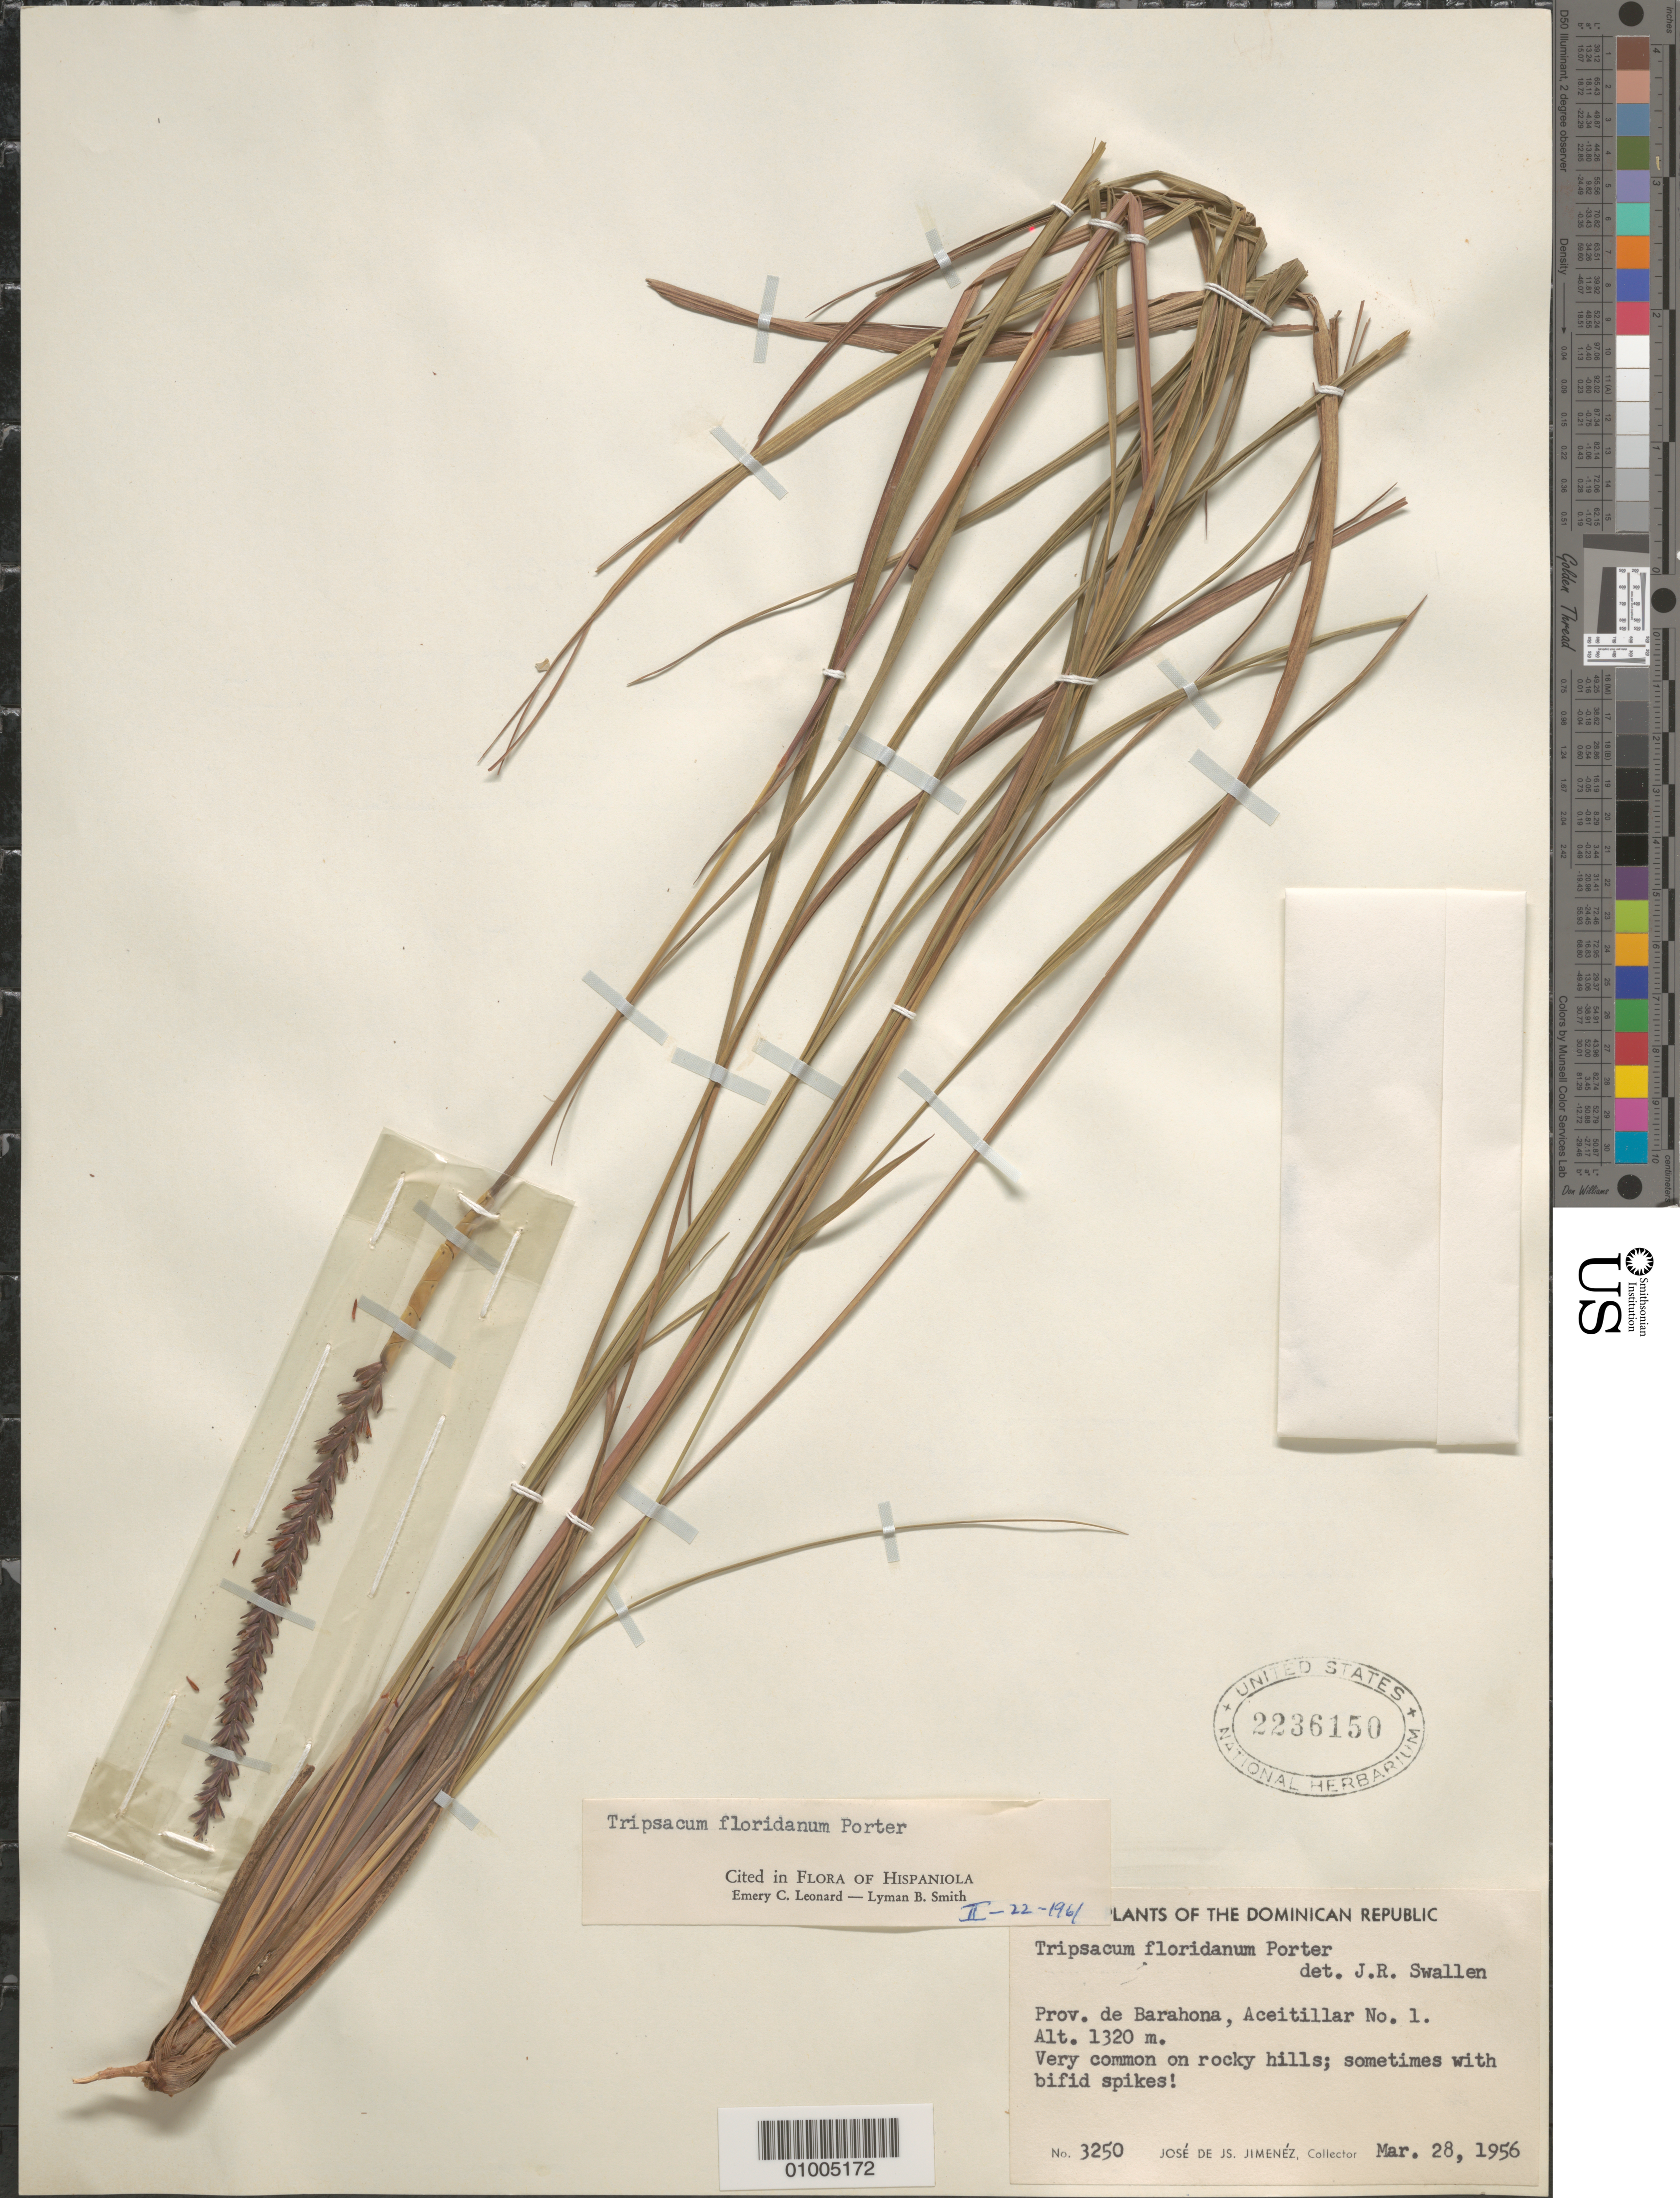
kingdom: Plantae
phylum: Tracheophyta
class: Liliopsida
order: Poales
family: Poaceae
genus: Tripsacum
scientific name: Tripsacum dactyloides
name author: (L.) L.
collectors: J. J. Jiménez Almonte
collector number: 3250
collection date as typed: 28 Mar 1956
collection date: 1956-03-28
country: Dominican Republic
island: Hispaniola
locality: Prov. de Barahona, Aceitillar No. 1. Very common on rocky hills; sometimes with bifid spikes.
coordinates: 0 N, 0 E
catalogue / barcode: US 2236150